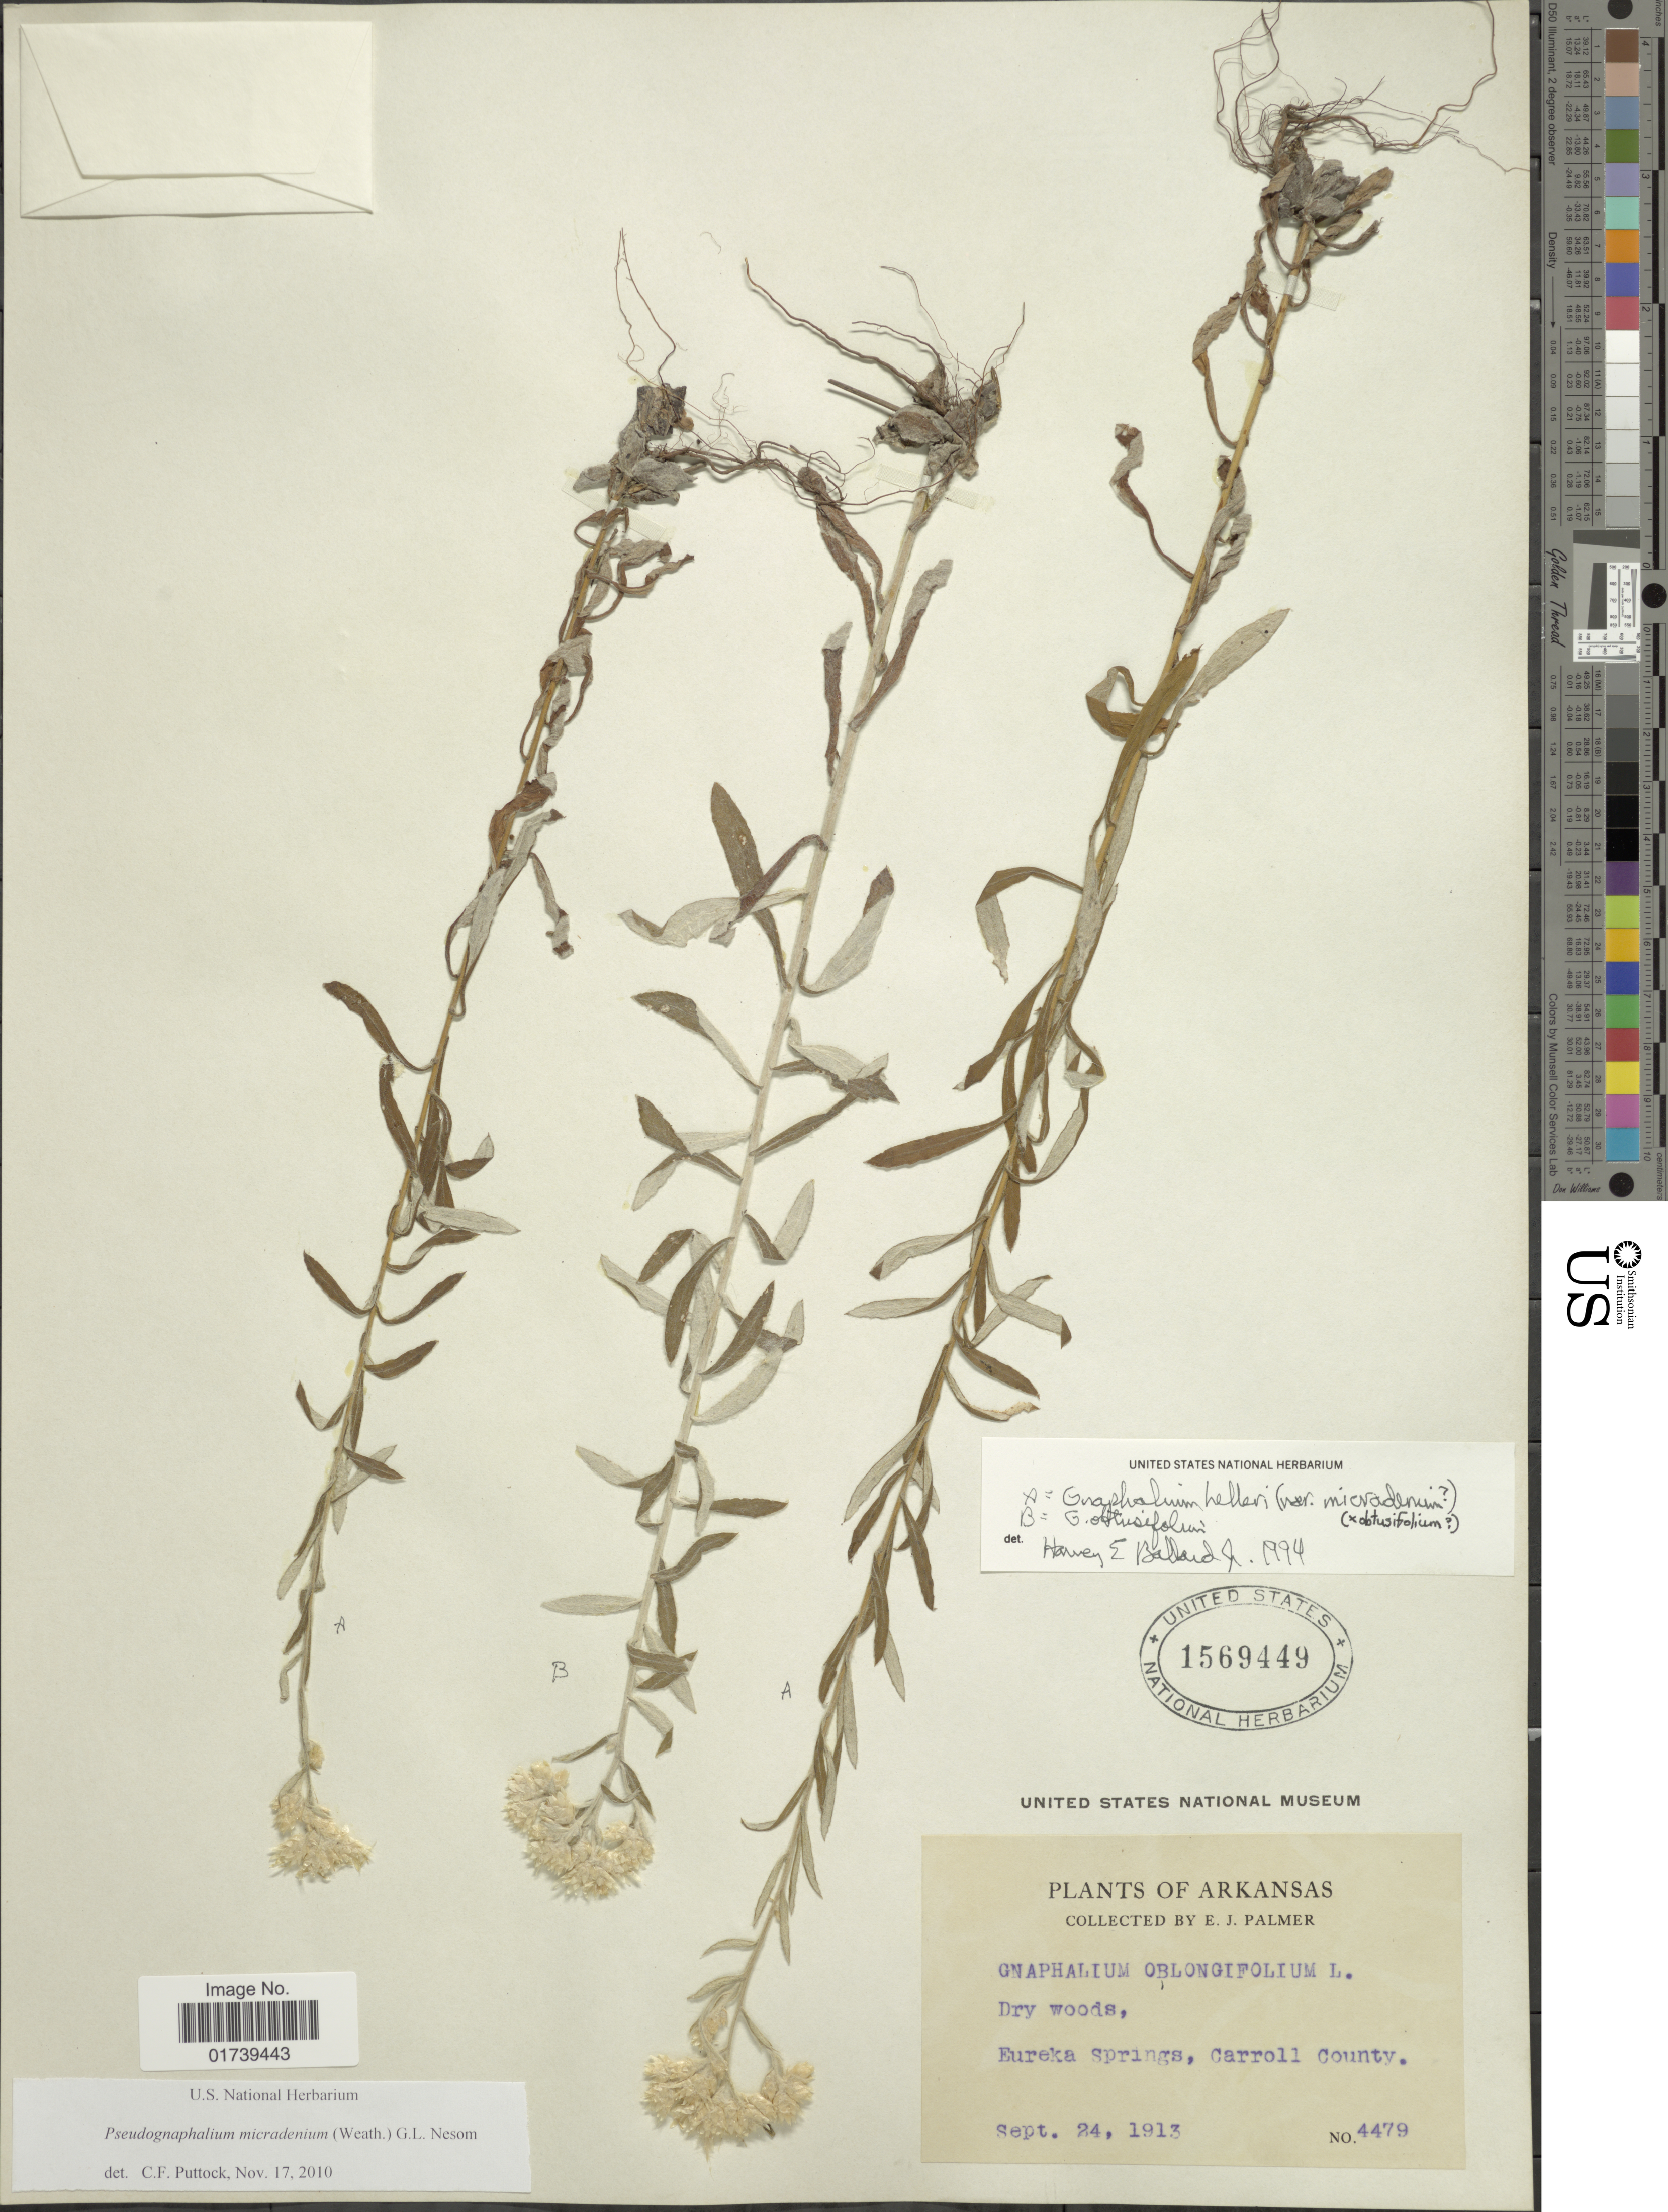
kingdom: Plantae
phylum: Tracheophyta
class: Magnoliopsida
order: Asterales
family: Asteraceae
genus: Pseudognaphalium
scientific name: Pseudognaphalium micradenium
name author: (Weath.) G.L. Nesom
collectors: E. J. Palmer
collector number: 4479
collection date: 1913-09-24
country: United States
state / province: Arkansas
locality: Eureka Springs, Carroll County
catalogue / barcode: US 1569449